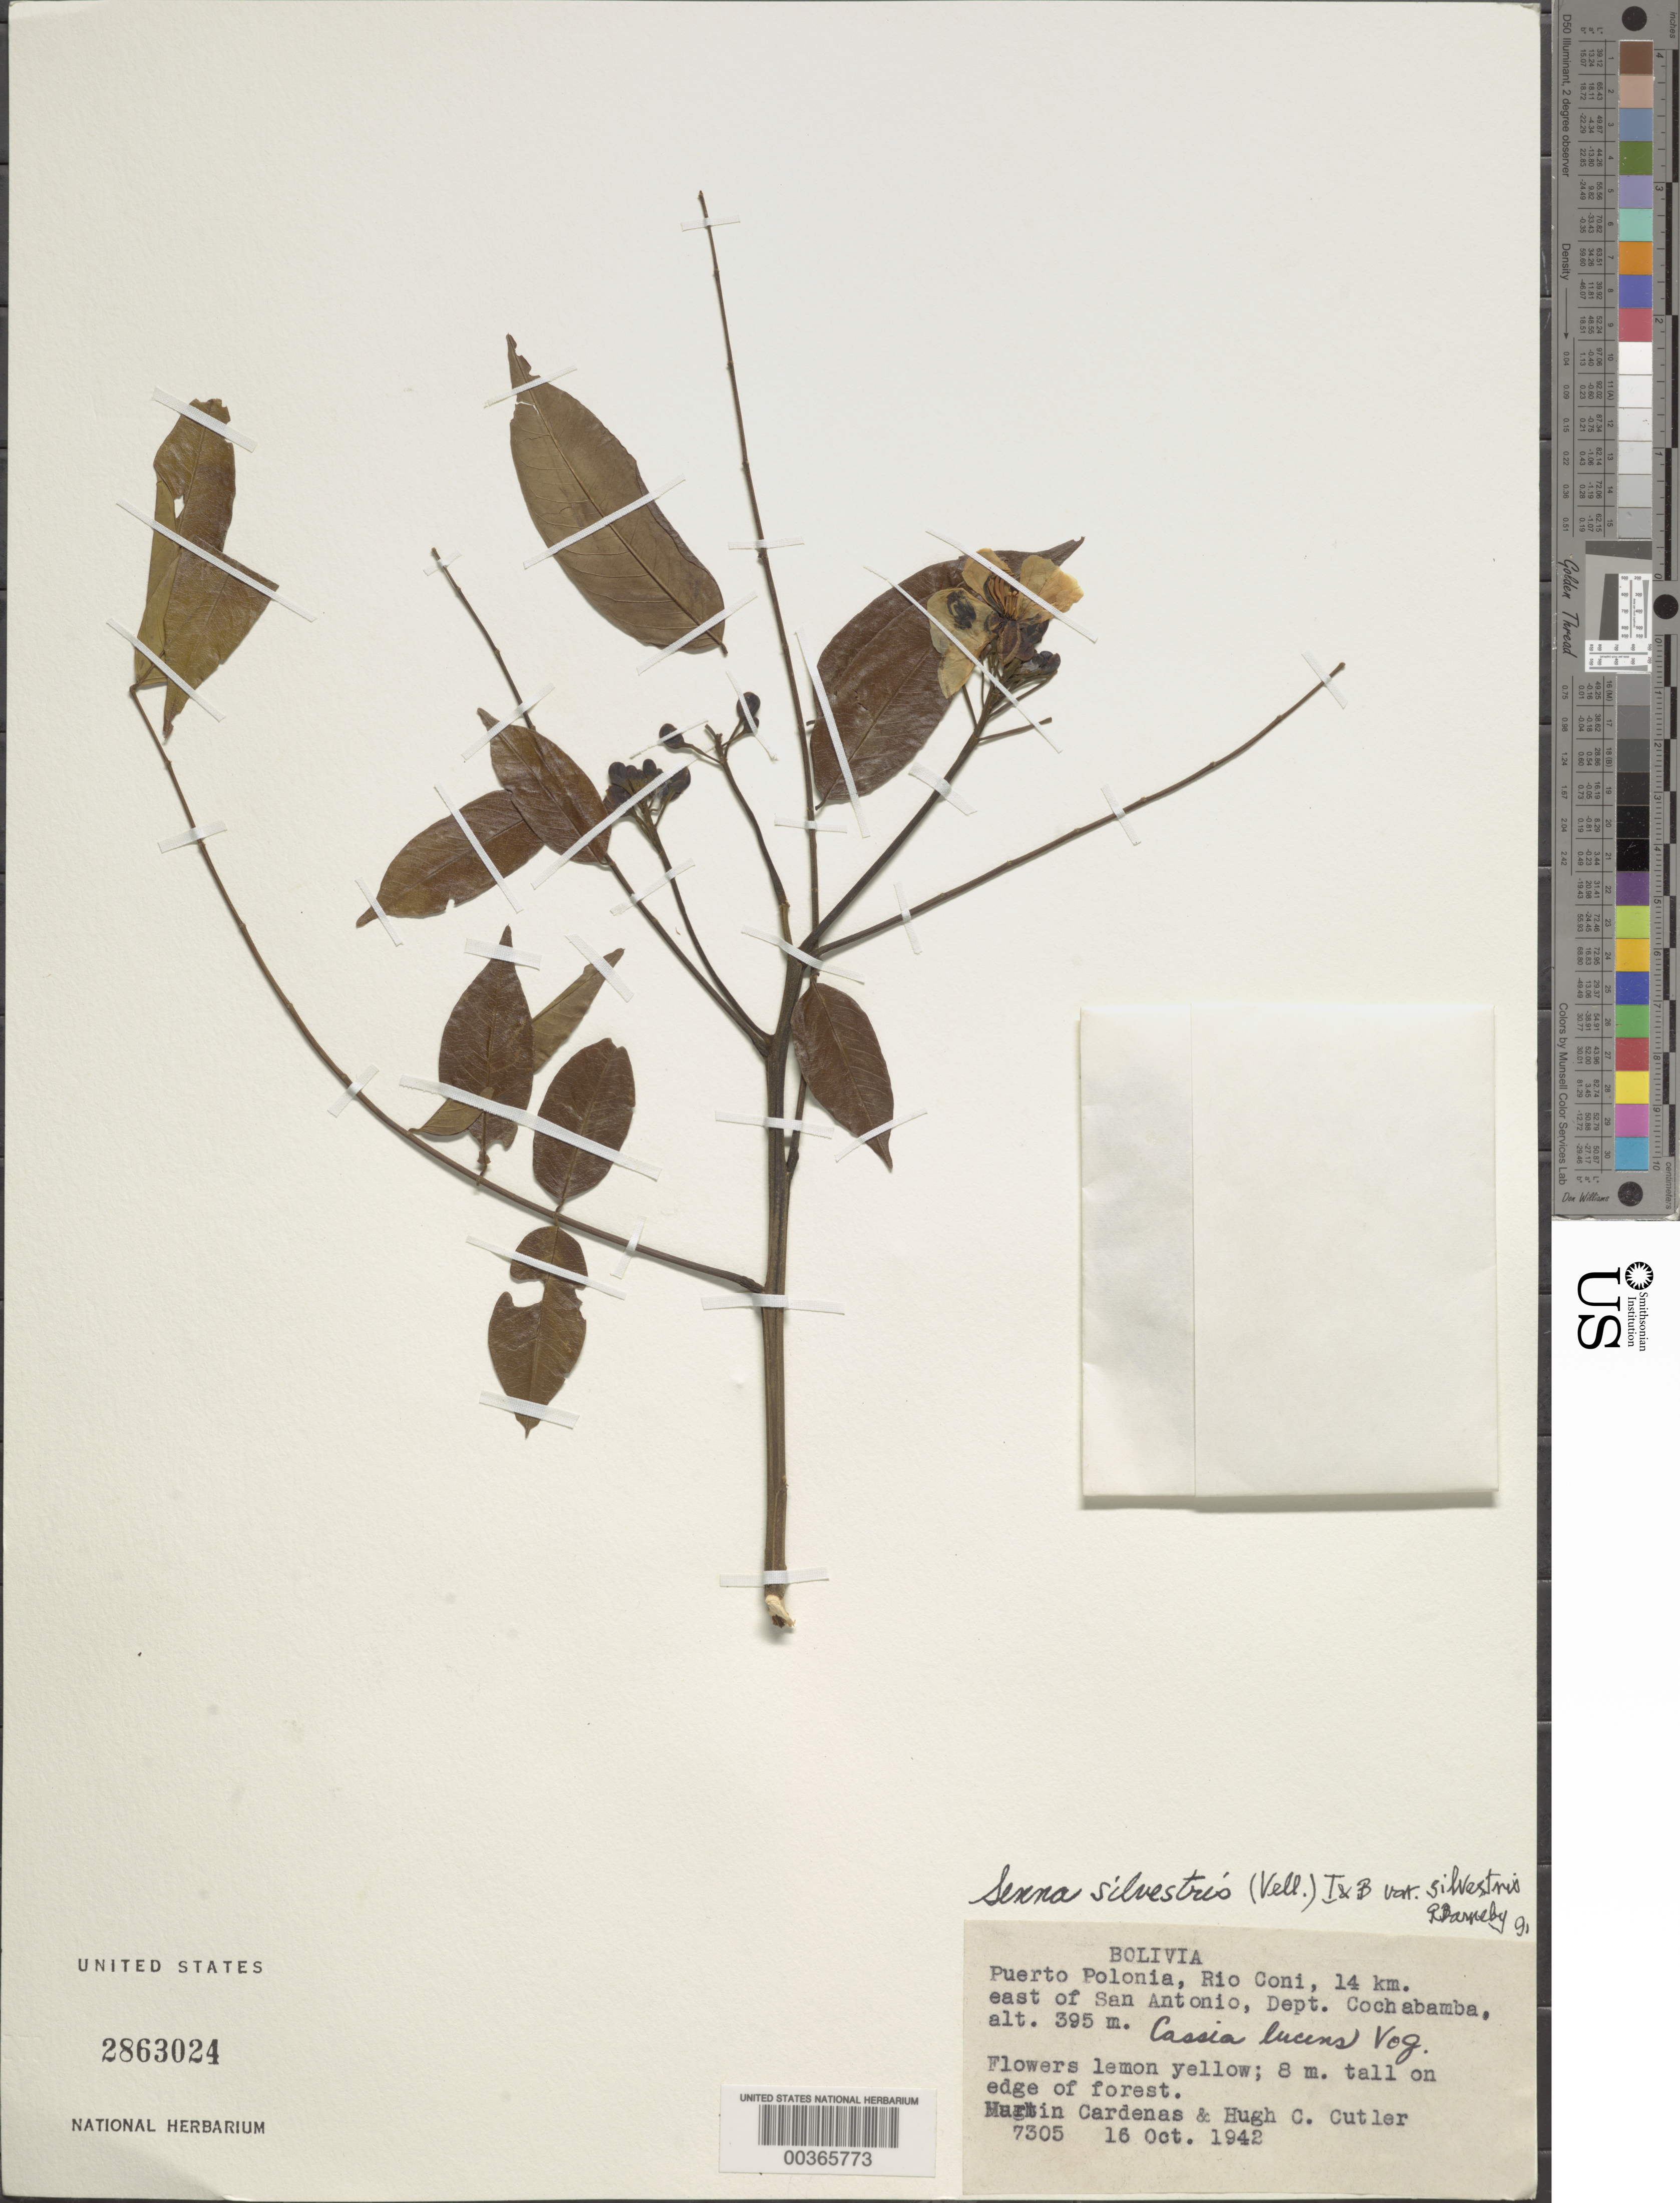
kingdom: Plantae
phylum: Tracheophyta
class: Magnoliopsida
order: Fabales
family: Fabaceae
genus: Senna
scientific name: Senna silvestris var. silvestris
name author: (Vell.) H.S. Irwin & Barneby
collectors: M. Cárdenas & H. C. Cutler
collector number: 7305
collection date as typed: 16 Oct 1942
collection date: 1942-10-16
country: Bolivia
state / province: Cochabamba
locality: Puerto Polonia, Rio COne, 14 km E of San Antonia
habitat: Edge of forest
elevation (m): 395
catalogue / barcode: US 2863024